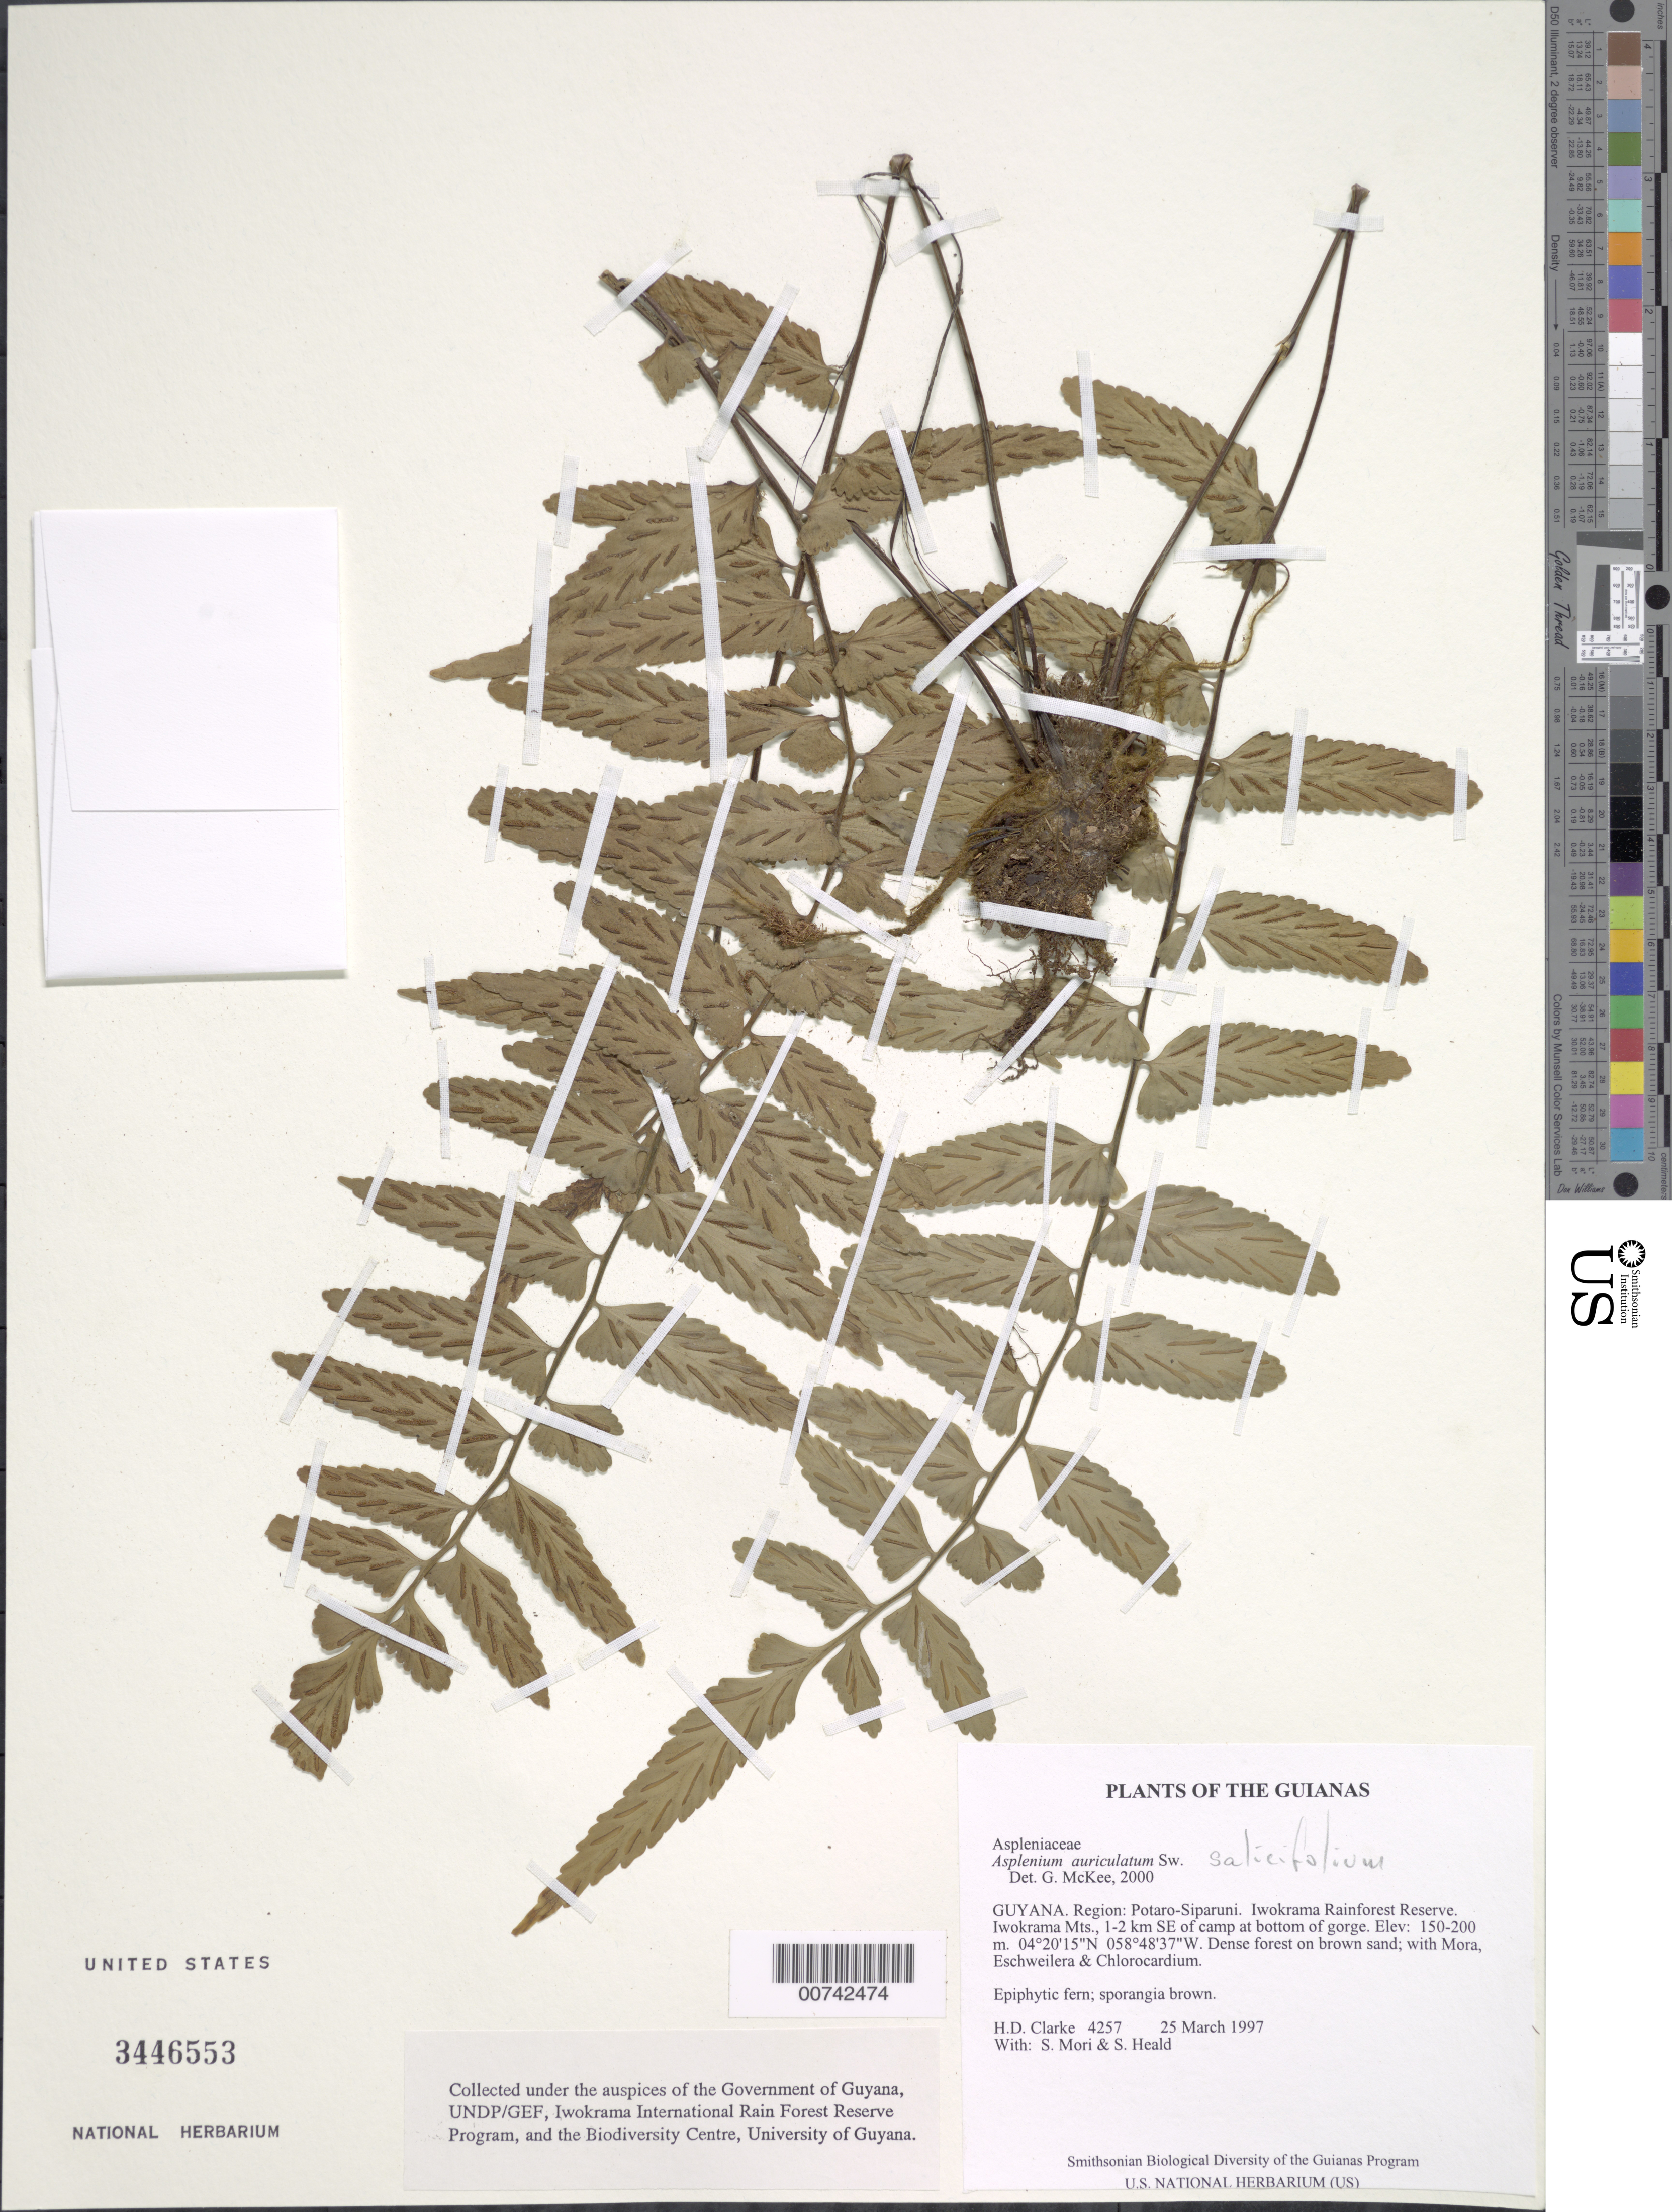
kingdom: Plantae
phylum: Tracheophyta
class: Polypodiopsida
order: Polypodiales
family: Aspleniaceae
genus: Asplenium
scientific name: Asplenium salicifolium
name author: L.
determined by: McKee, G. S., (US), NMNH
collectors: H. D. Clarke, S. Mori & S. Heald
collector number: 4257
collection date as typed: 25 March 1997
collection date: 1997-03-25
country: Guyana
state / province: Potaro-Siparuni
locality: Iwokrama Rainforest Reserve. Iwokrama Mts., 1-2 km SE of camp at bottom of gorge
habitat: Dense forest on brown sand; with Mora, Eschweilera & Chlorocardium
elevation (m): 150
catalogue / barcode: US 3446553